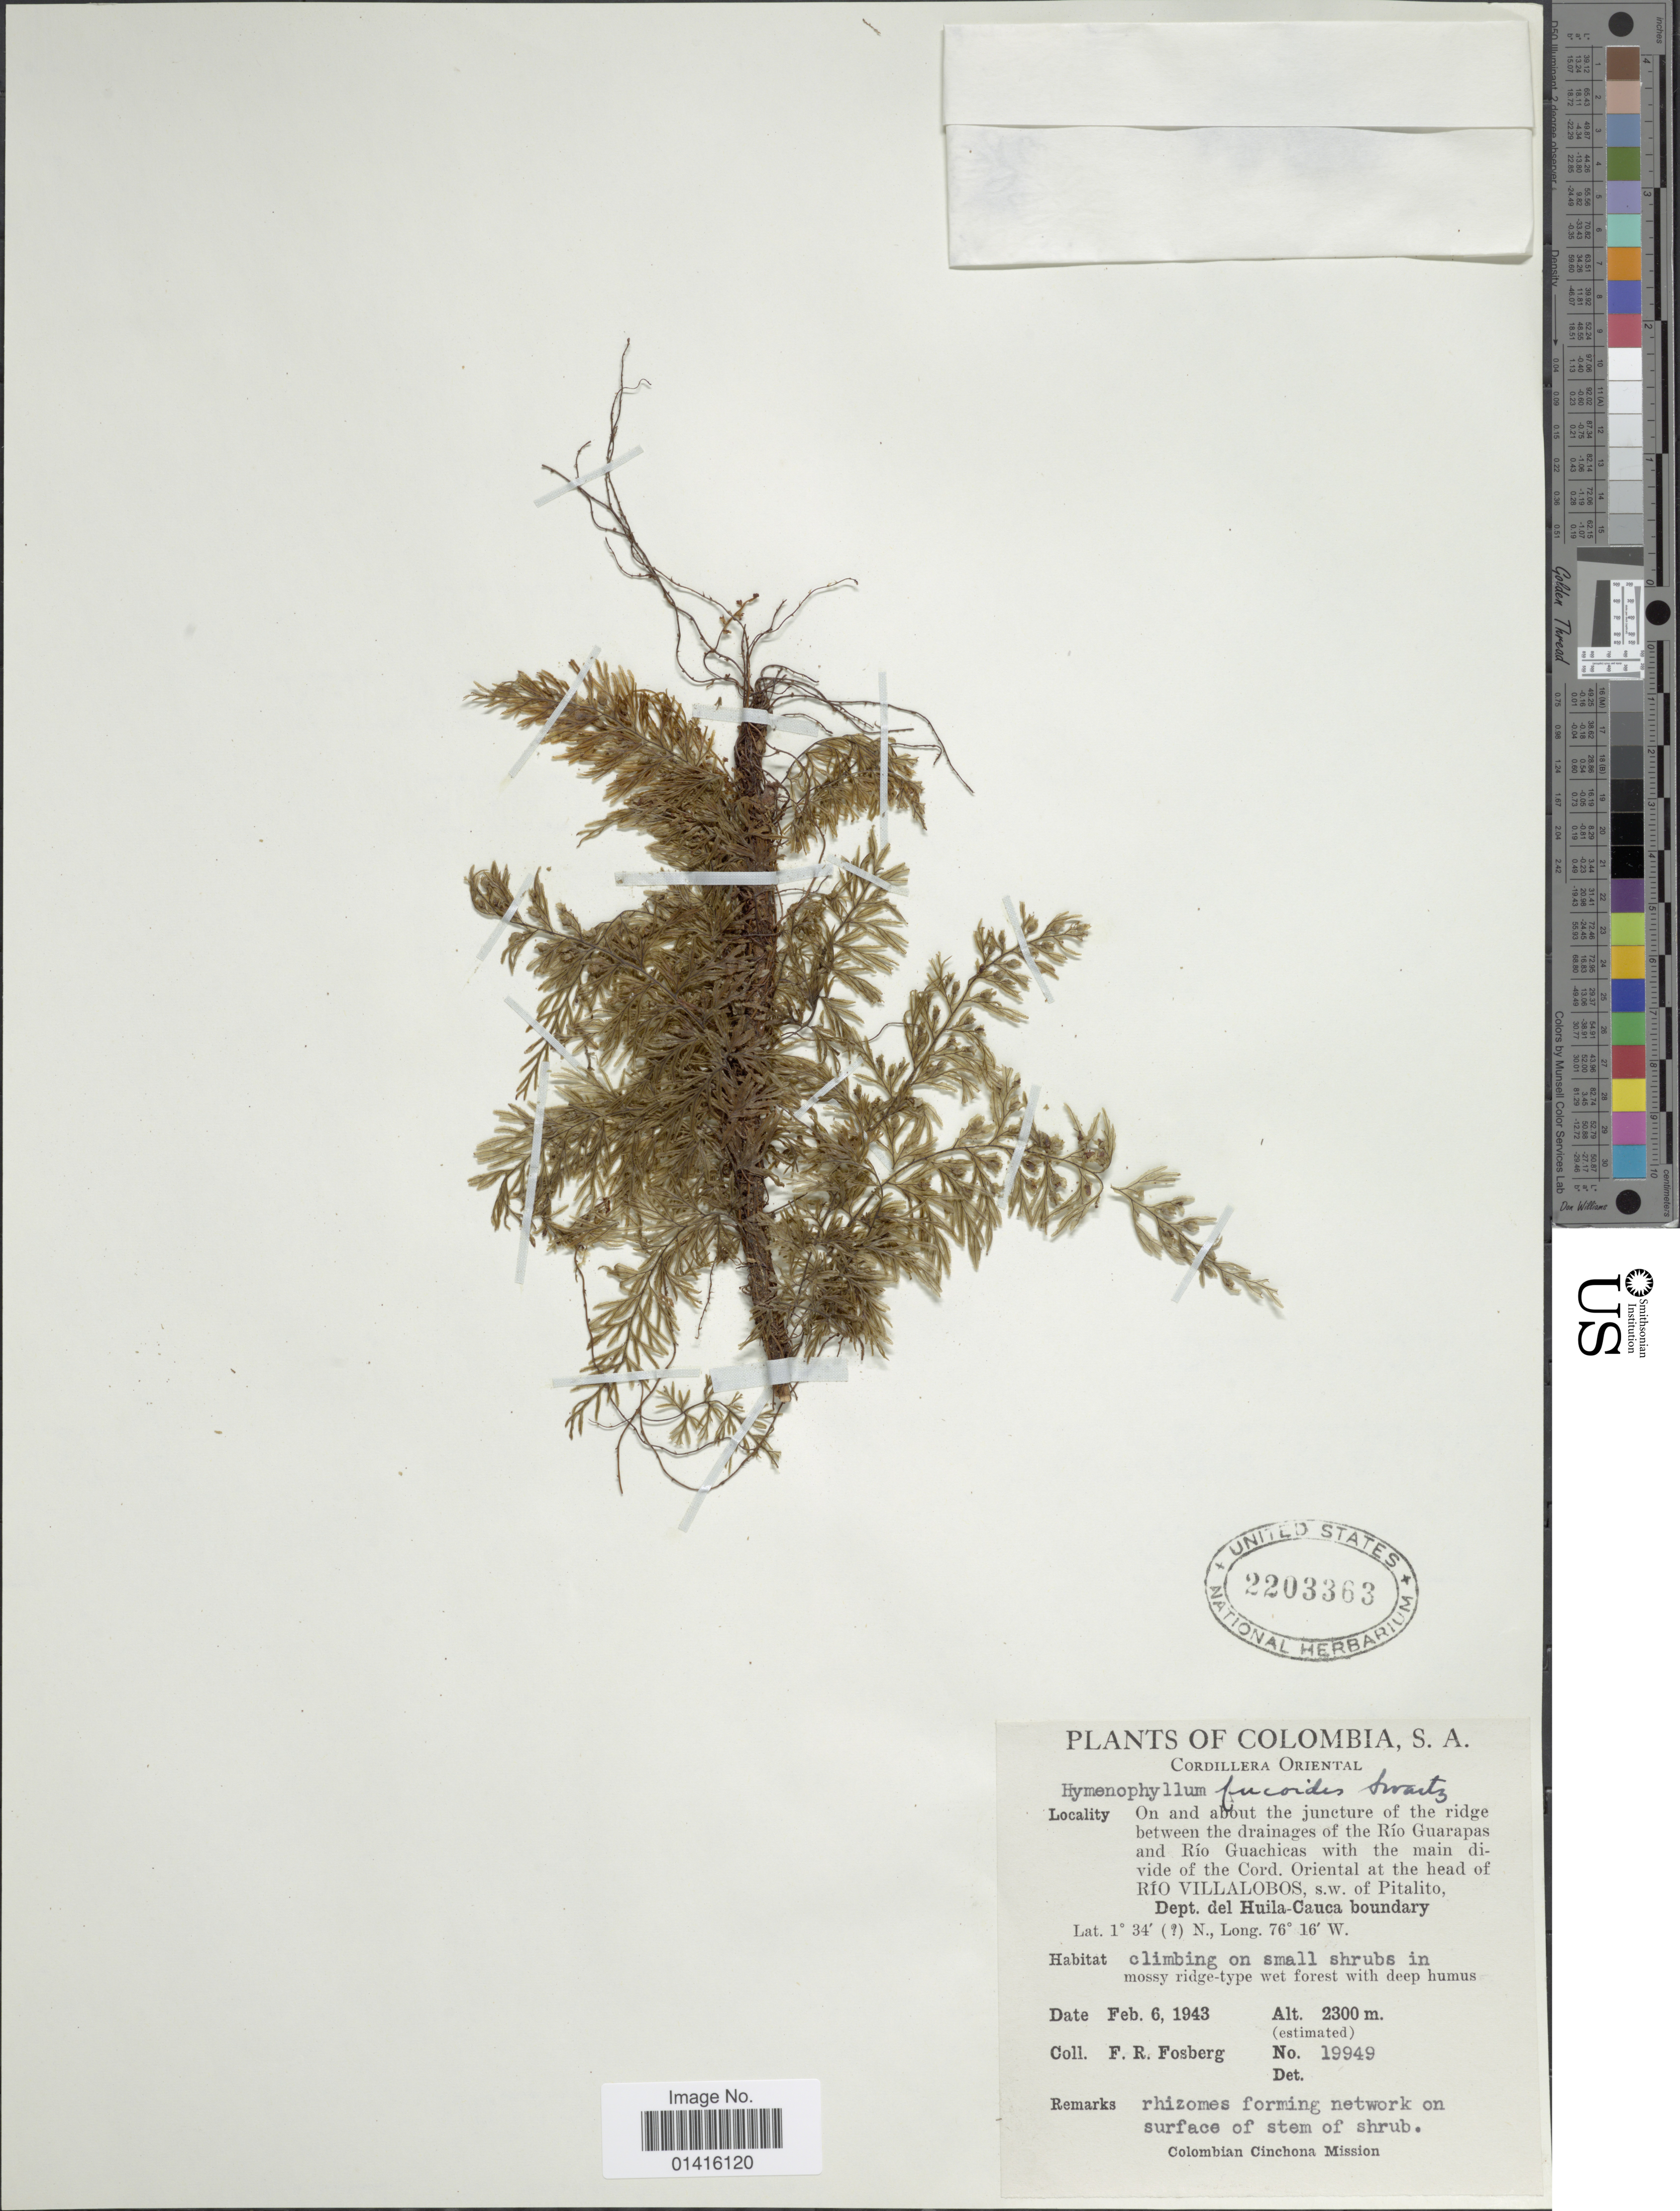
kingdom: Plantae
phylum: Tracheophyta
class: Polypodiopsida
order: Hymenophyllales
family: Hymenophyllaceae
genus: Hymenophyllum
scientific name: Hymenophyllum fucoides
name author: (Sw.) Sw.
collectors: F. R. Fosberg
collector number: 19949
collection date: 1943-02-06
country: Colombia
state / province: Huila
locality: Colombia, S.A., on and about the juncture of the ridge between the drainages of the Rio Guarapas and Rio Guachicas with the main divide of the Cord. Oriental at the head of Rio Villalobos, s.w. of Pitalito, Dept. del Huila-Cauca boundary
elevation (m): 2300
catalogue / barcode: US 2203363